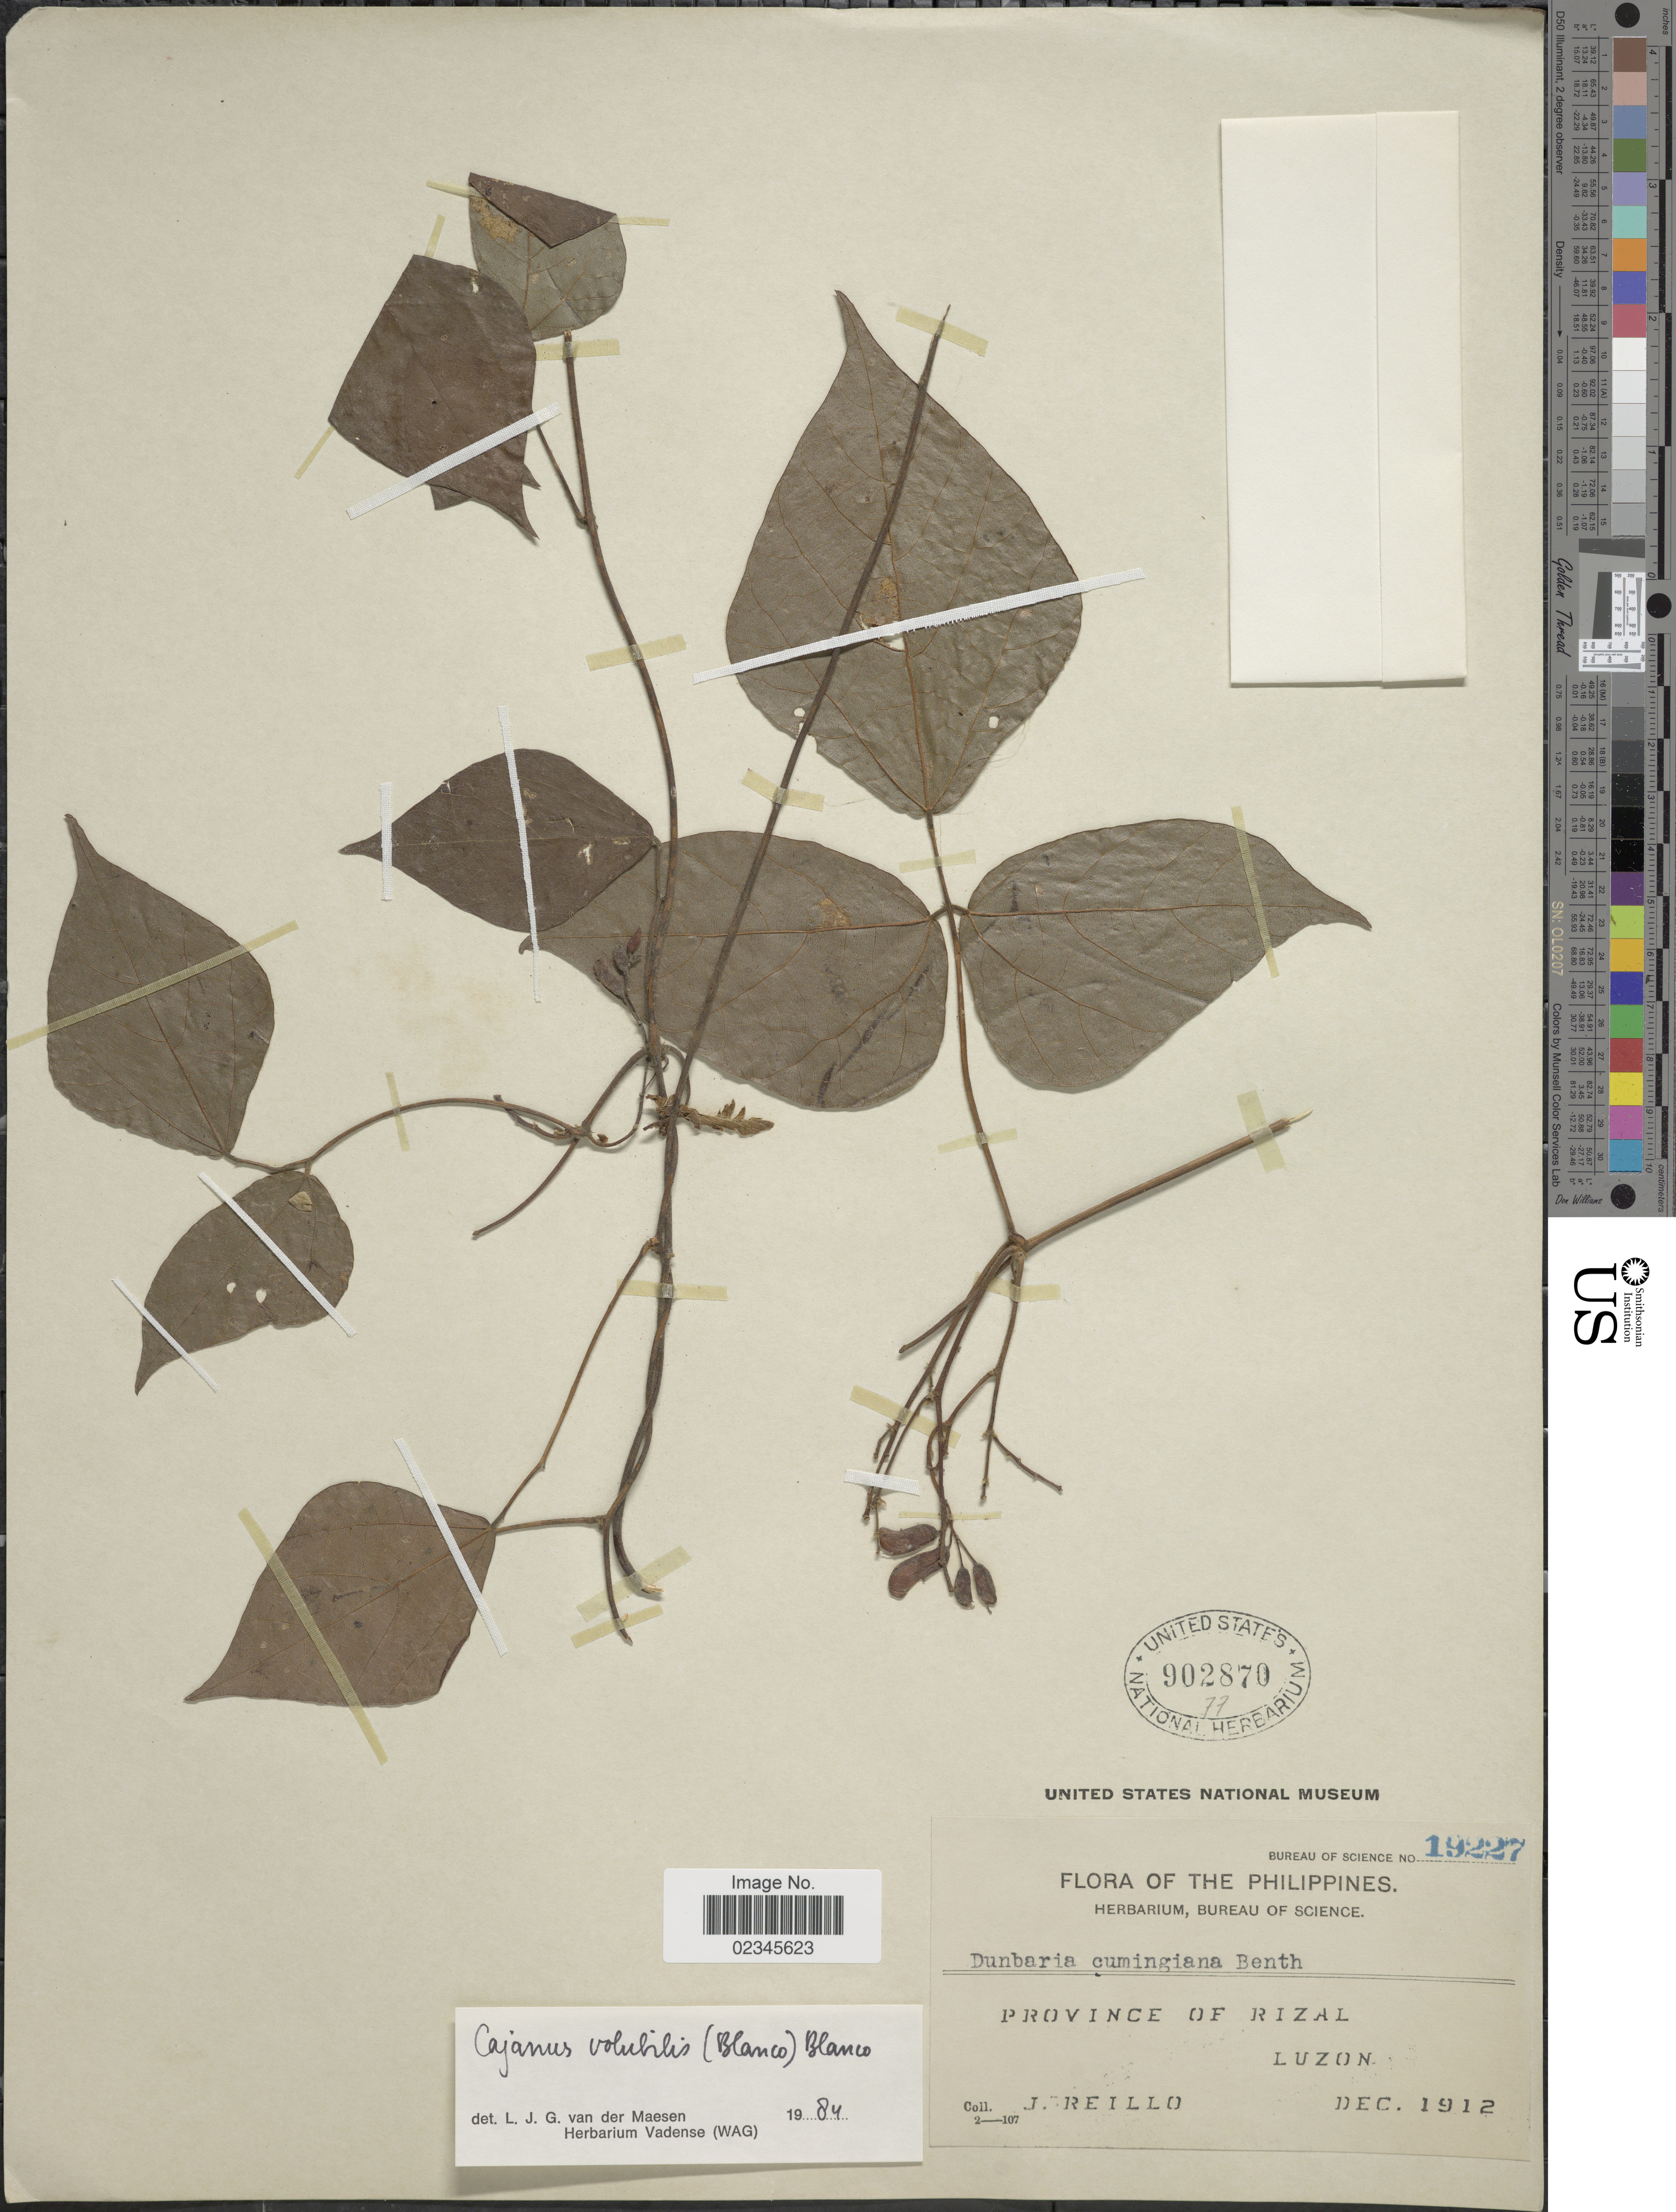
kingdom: Plantae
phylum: Tracheophyta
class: Magnoliopsida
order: Fabales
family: Fabaceae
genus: Cajanus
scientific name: Cajanus volubilis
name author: (Blanco) Blanco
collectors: J. Reillo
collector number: Bureau of Science 19227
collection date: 1912-12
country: Philippines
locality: Province of Rizal, Luzon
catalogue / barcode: US 902870